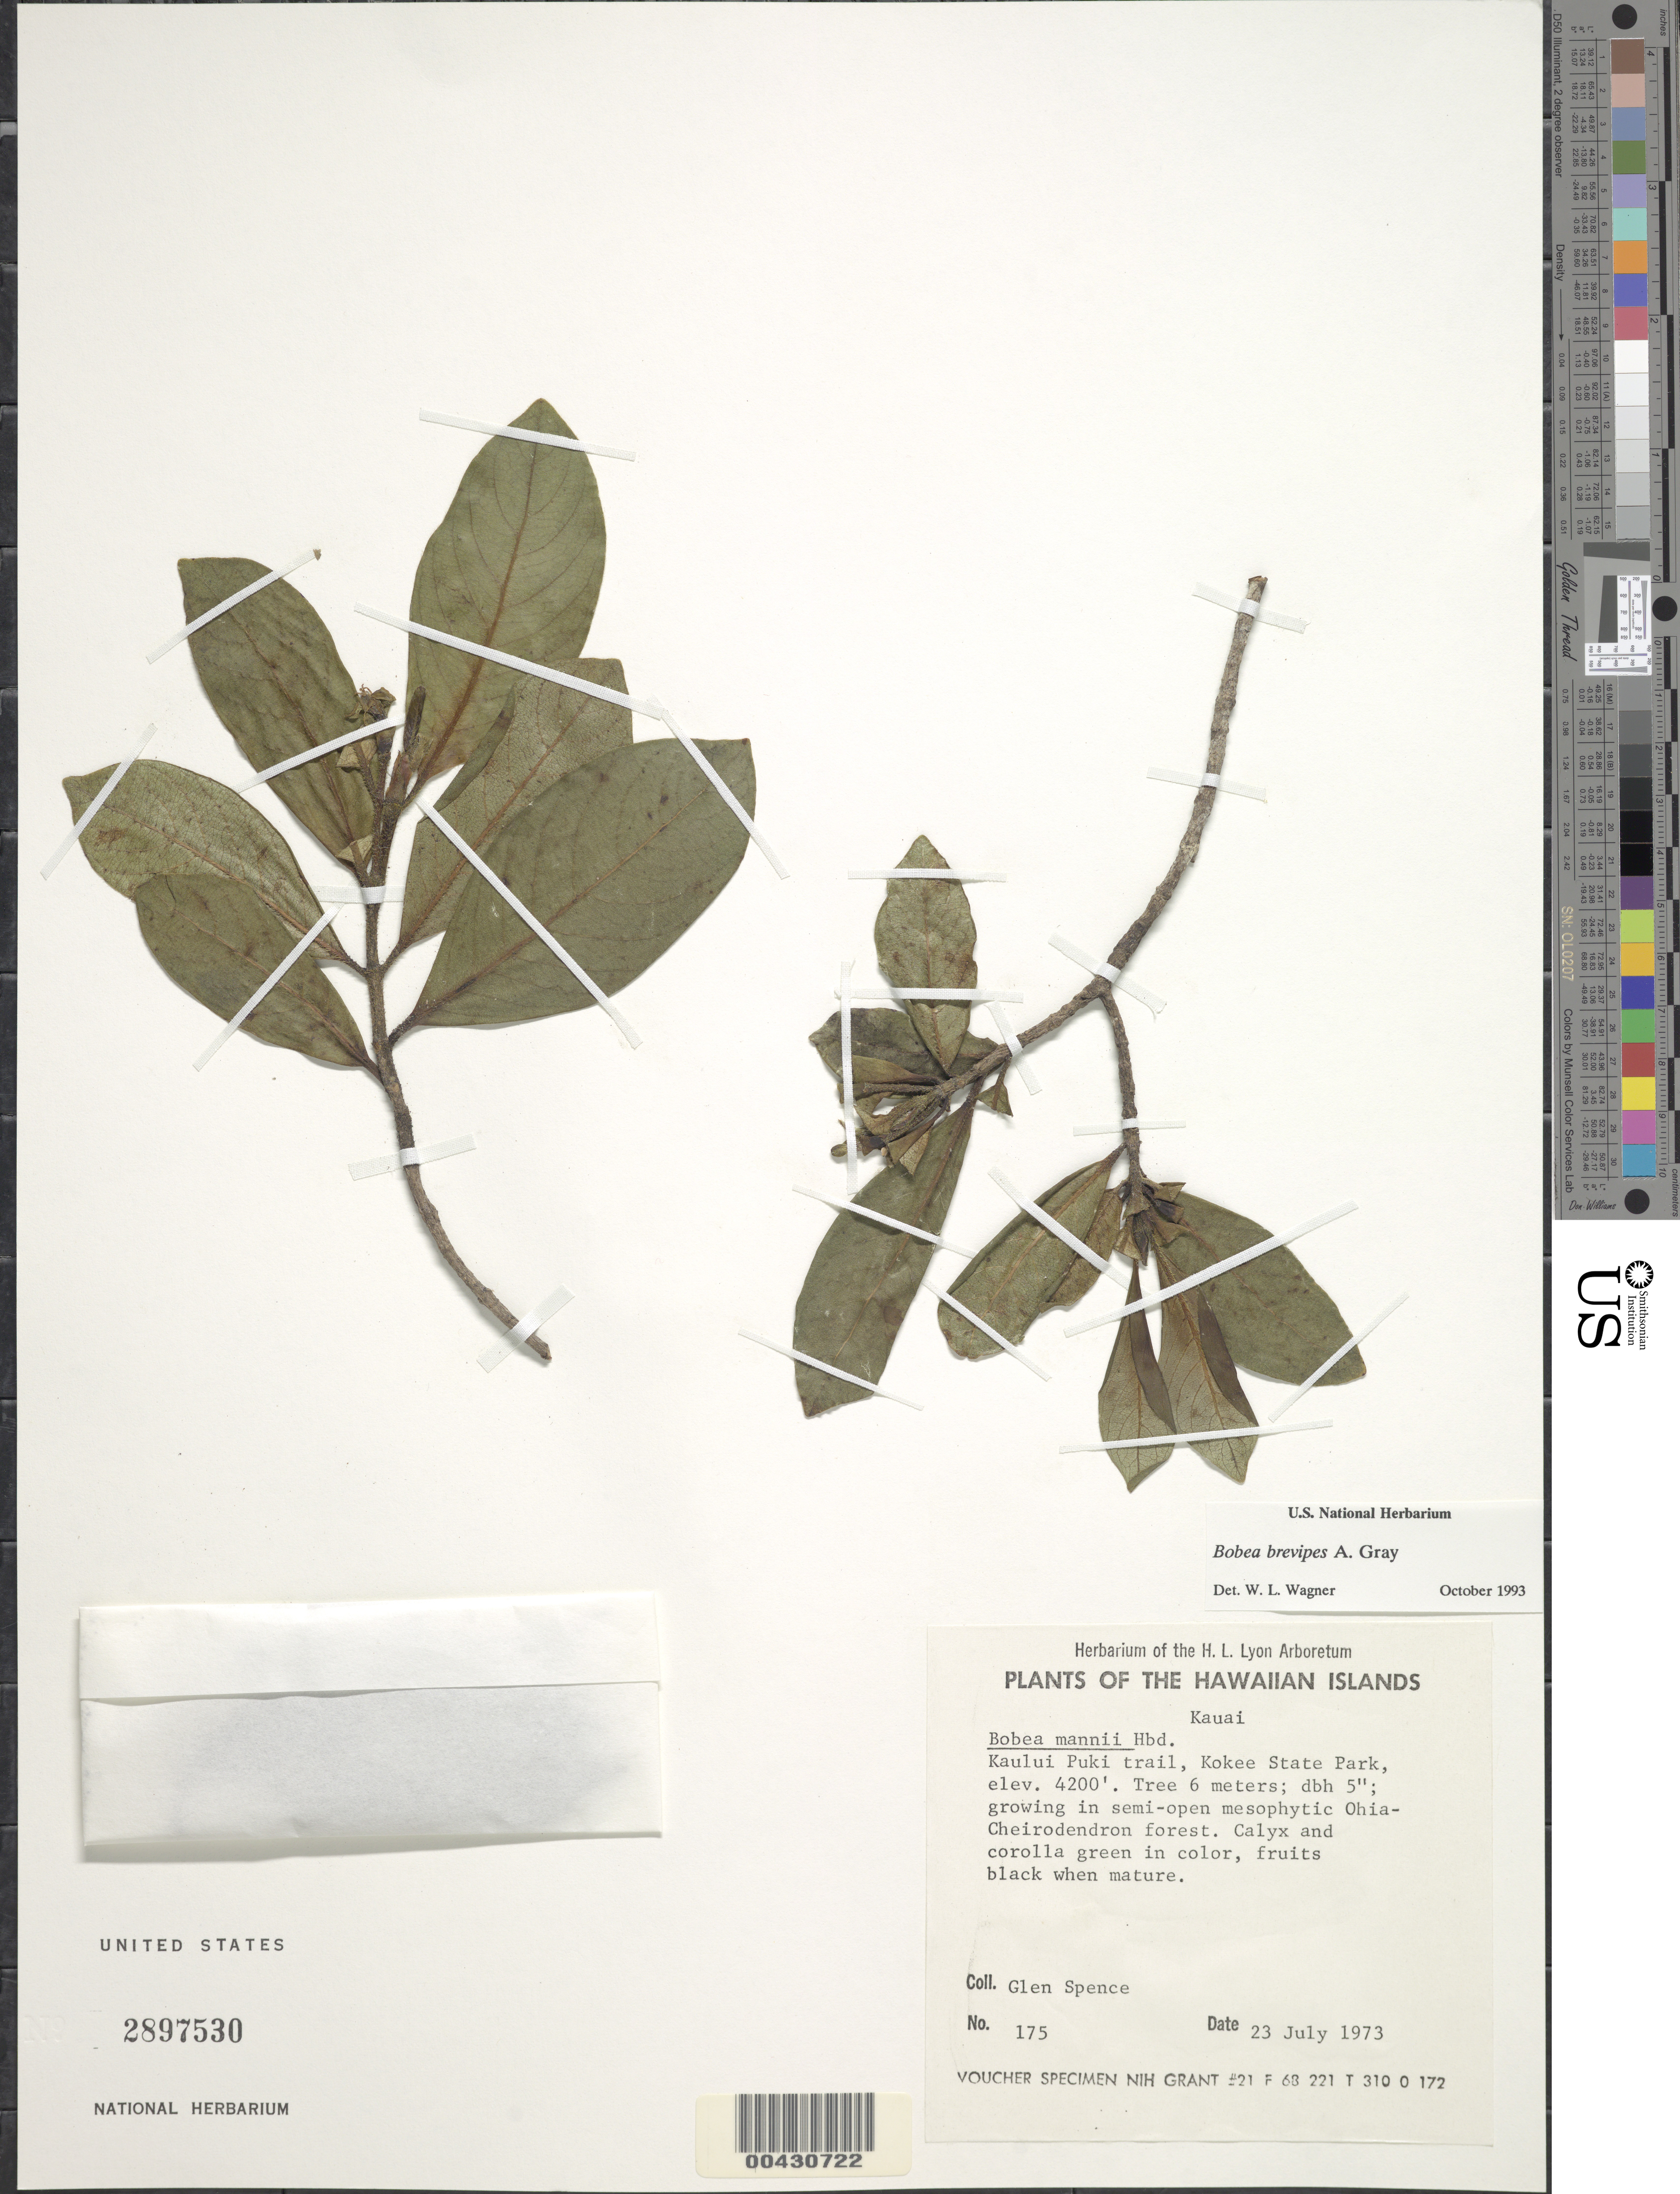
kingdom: Plantae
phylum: Tracheophyta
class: Magnoliopsida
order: Gentianales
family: Rubiaceae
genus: Bobea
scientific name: Bobea brevipes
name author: A. Gray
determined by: Wagner, W. L., (BOT), Smithsonian Institution - National Museum of Natural History (UNITED STATES)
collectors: G. Spence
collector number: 175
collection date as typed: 23 Jul 1973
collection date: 1973-07-23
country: United States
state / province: Hawaii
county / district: Kauai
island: Kaua'i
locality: Kaului Puki trail, Kokee State Park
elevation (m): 1280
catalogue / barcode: US 2897530